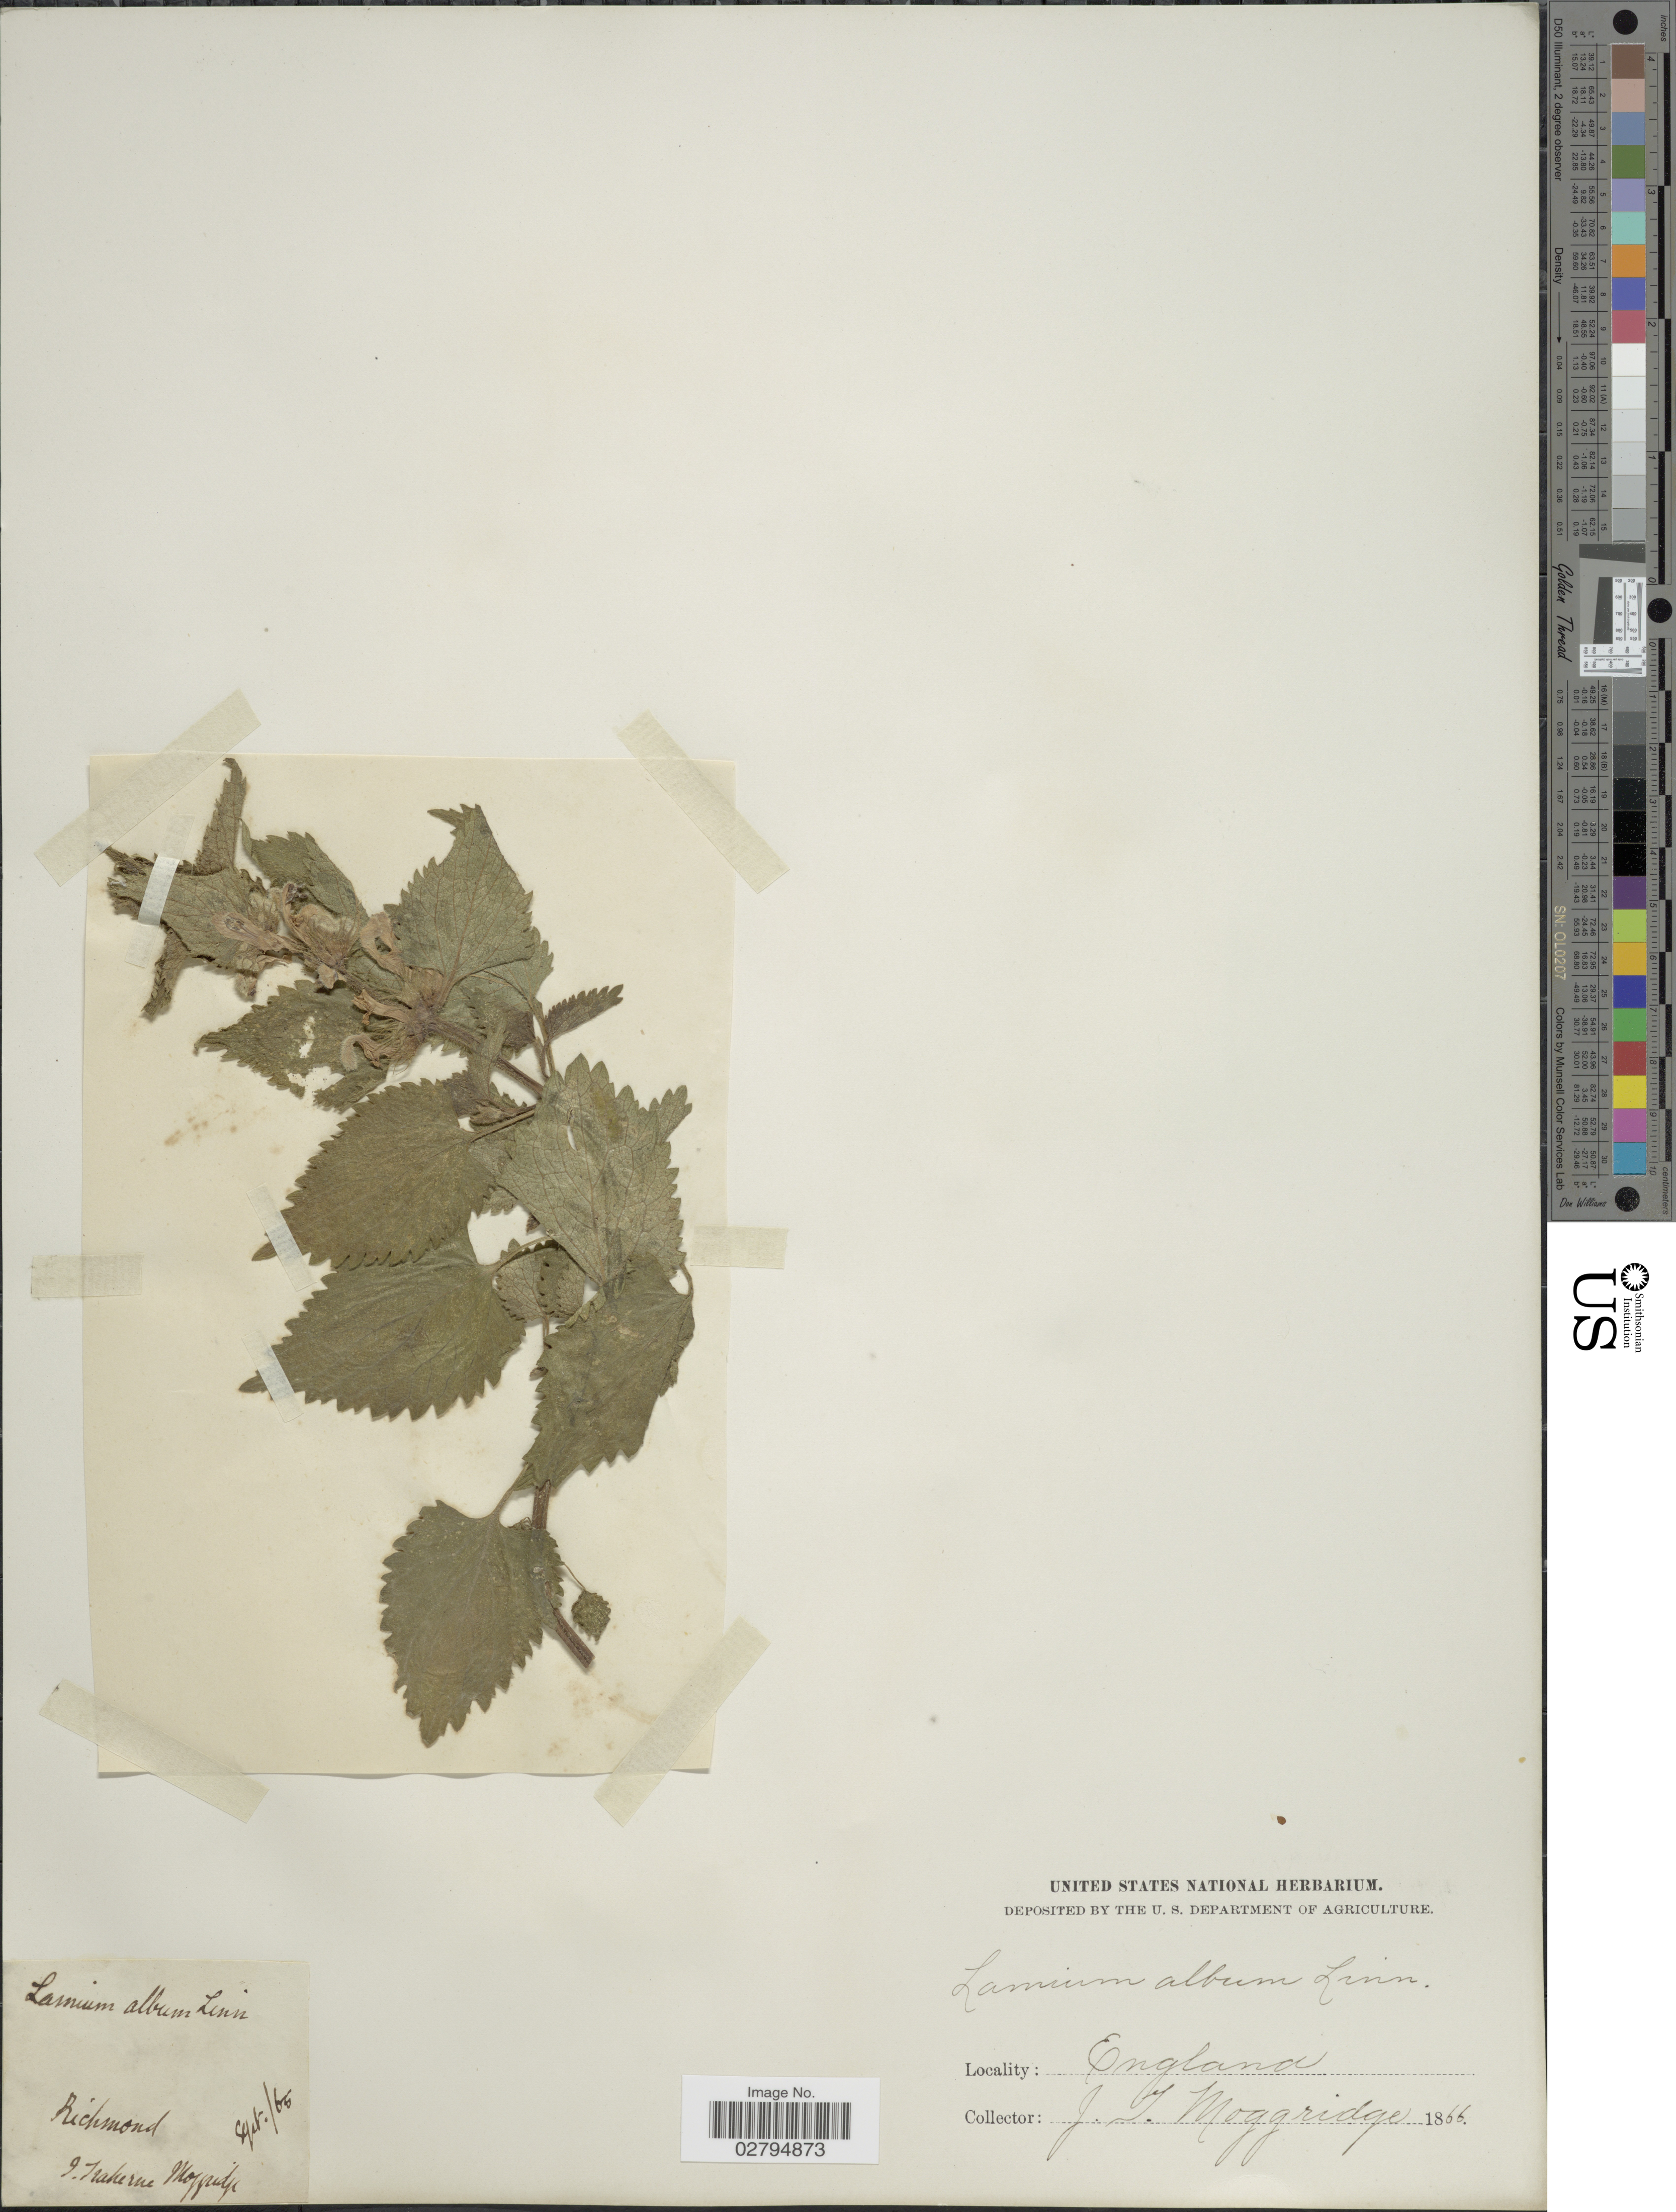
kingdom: Plantae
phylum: Tracheophyta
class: Magnoliopsida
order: Lamiales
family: Lamiaceae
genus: Lamium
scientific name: Lamium album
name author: L.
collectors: J. T. Moggridge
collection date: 1866-09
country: United Kingdom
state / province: England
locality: Richmond